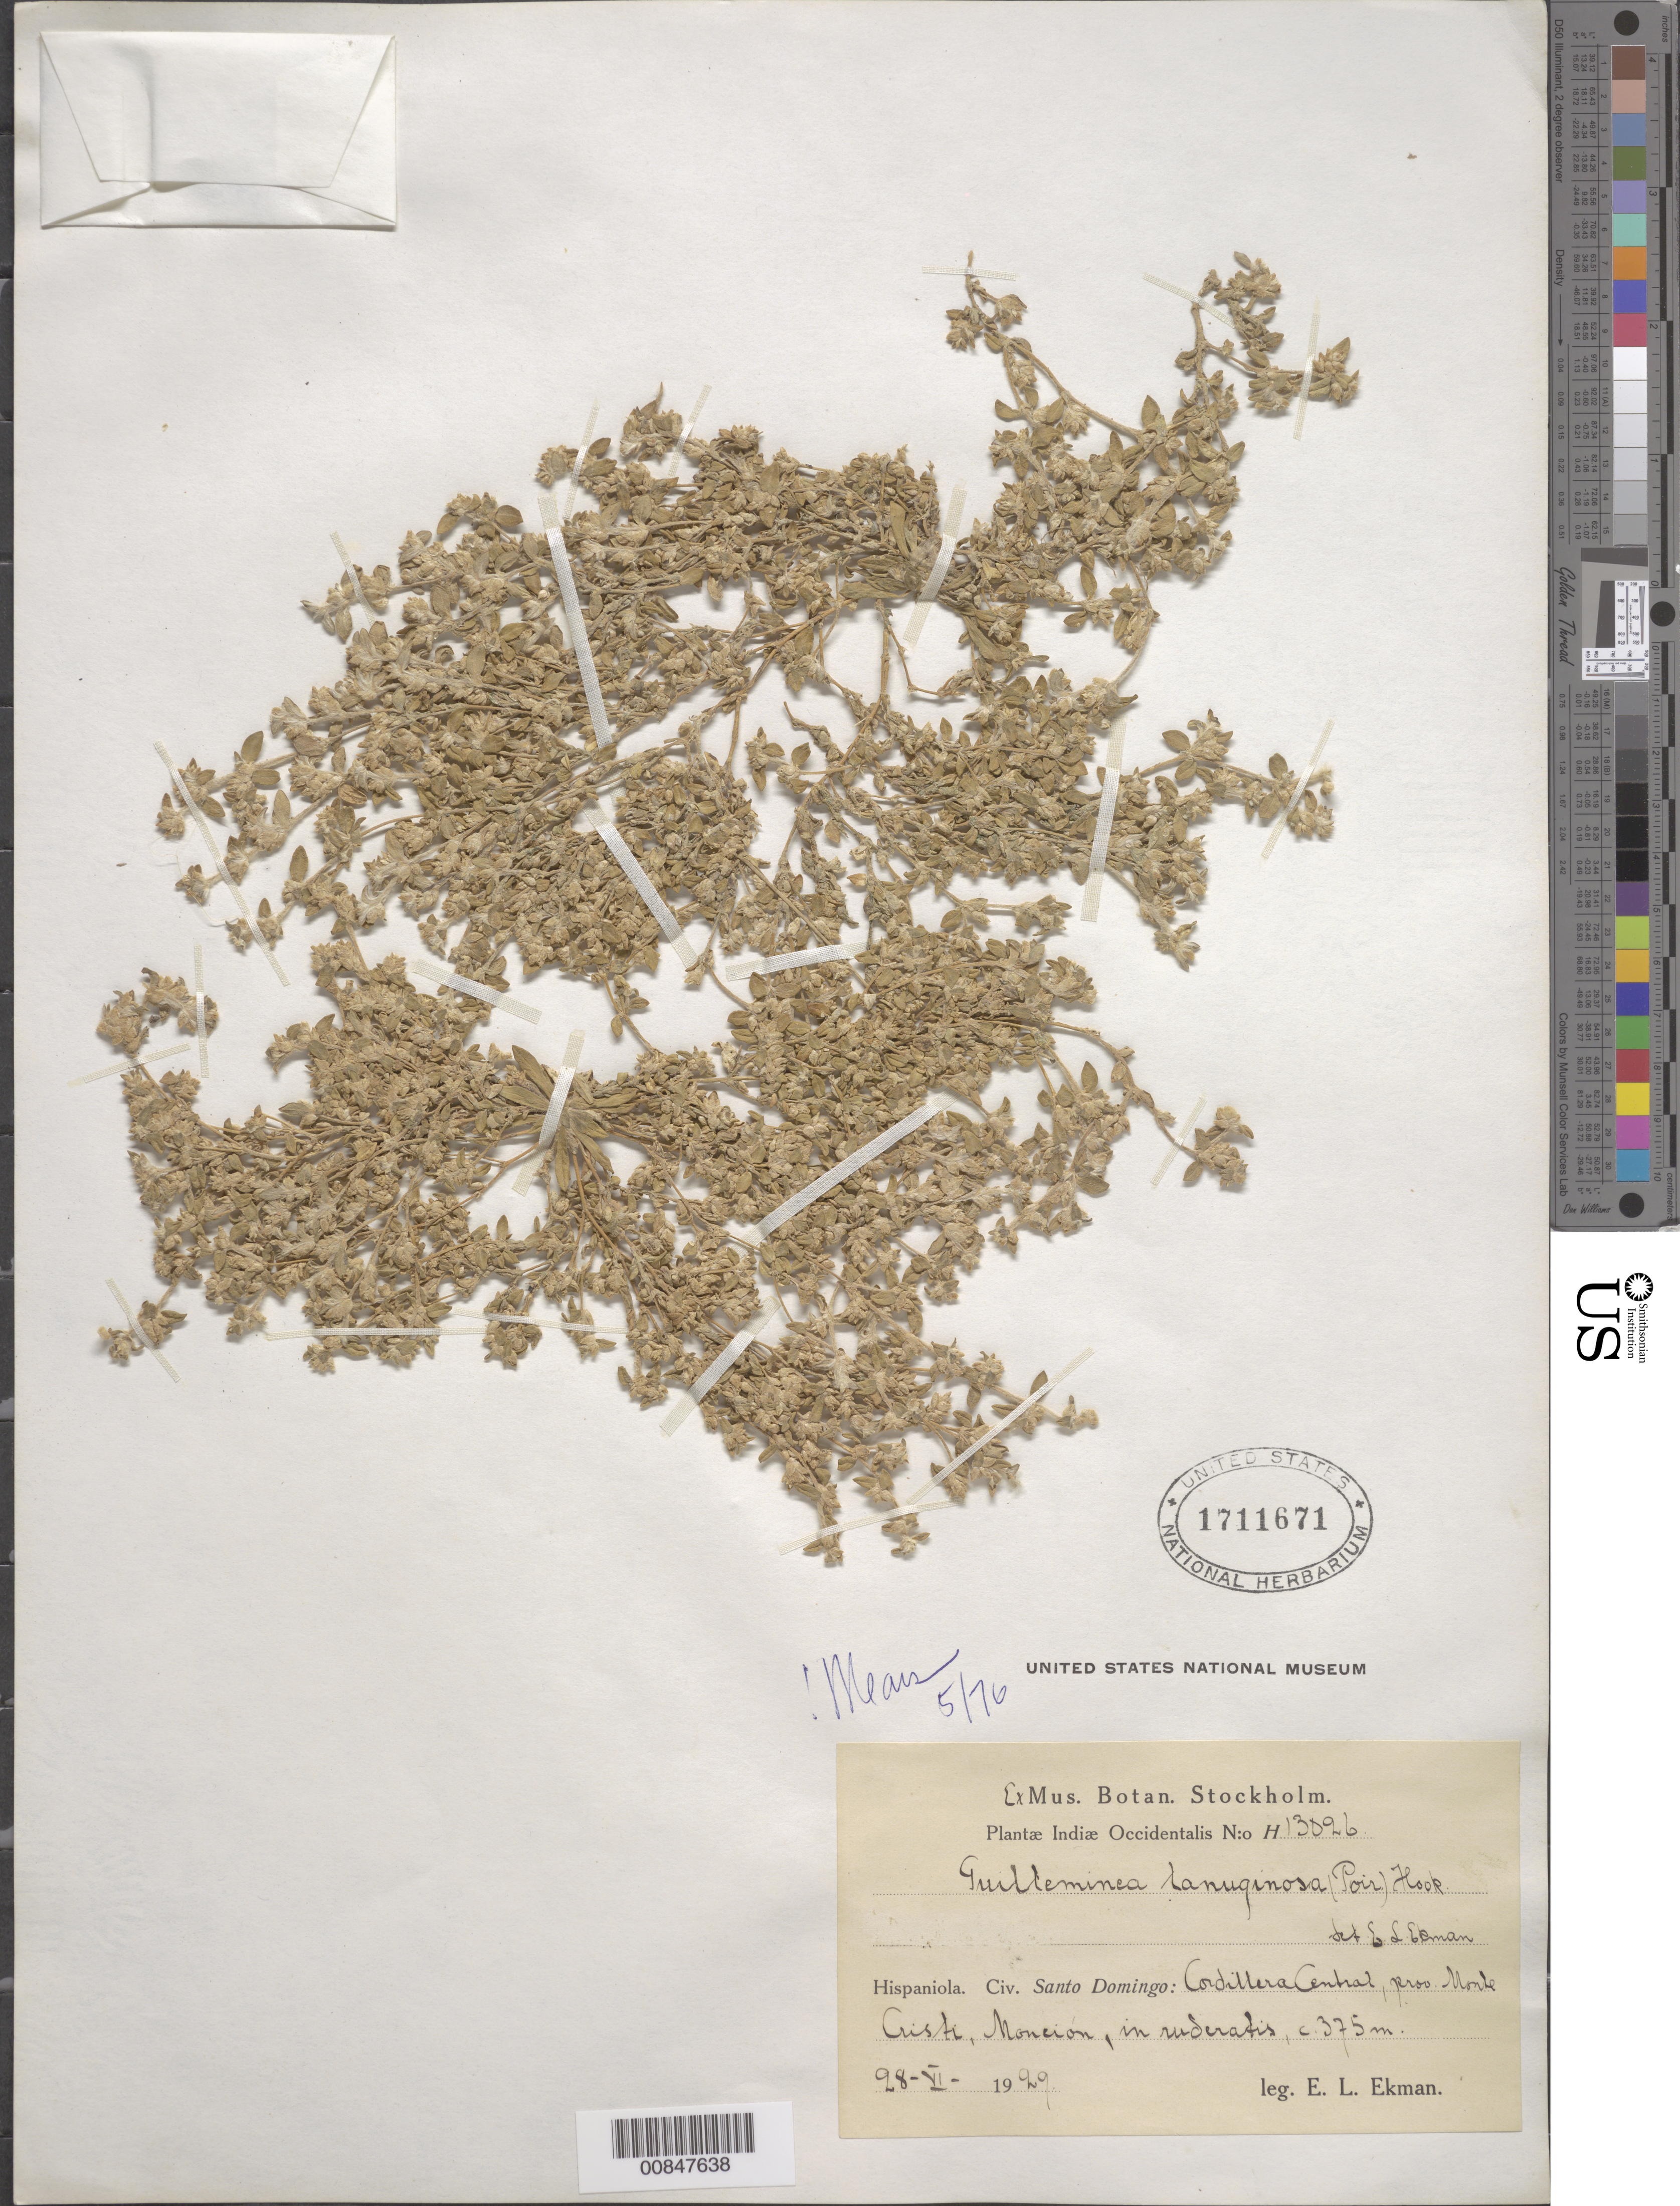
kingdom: Plantae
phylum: Tracheophyta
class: Magnoliopsida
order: Caryophyllales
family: Amaranthaceae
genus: Guilleminea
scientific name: Guilleminea lanuginosa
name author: (Poir.) Benth. & Hook. f.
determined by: Mears, --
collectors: E. L. Ekman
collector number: H 13026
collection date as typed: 28 Jun 1929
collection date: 1929-06-28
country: Dominican Republic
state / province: Monte Cristi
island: Hispaniola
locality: Cordillera Central, Monción.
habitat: In ruderatis.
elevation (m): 375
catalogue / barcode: US 1711671